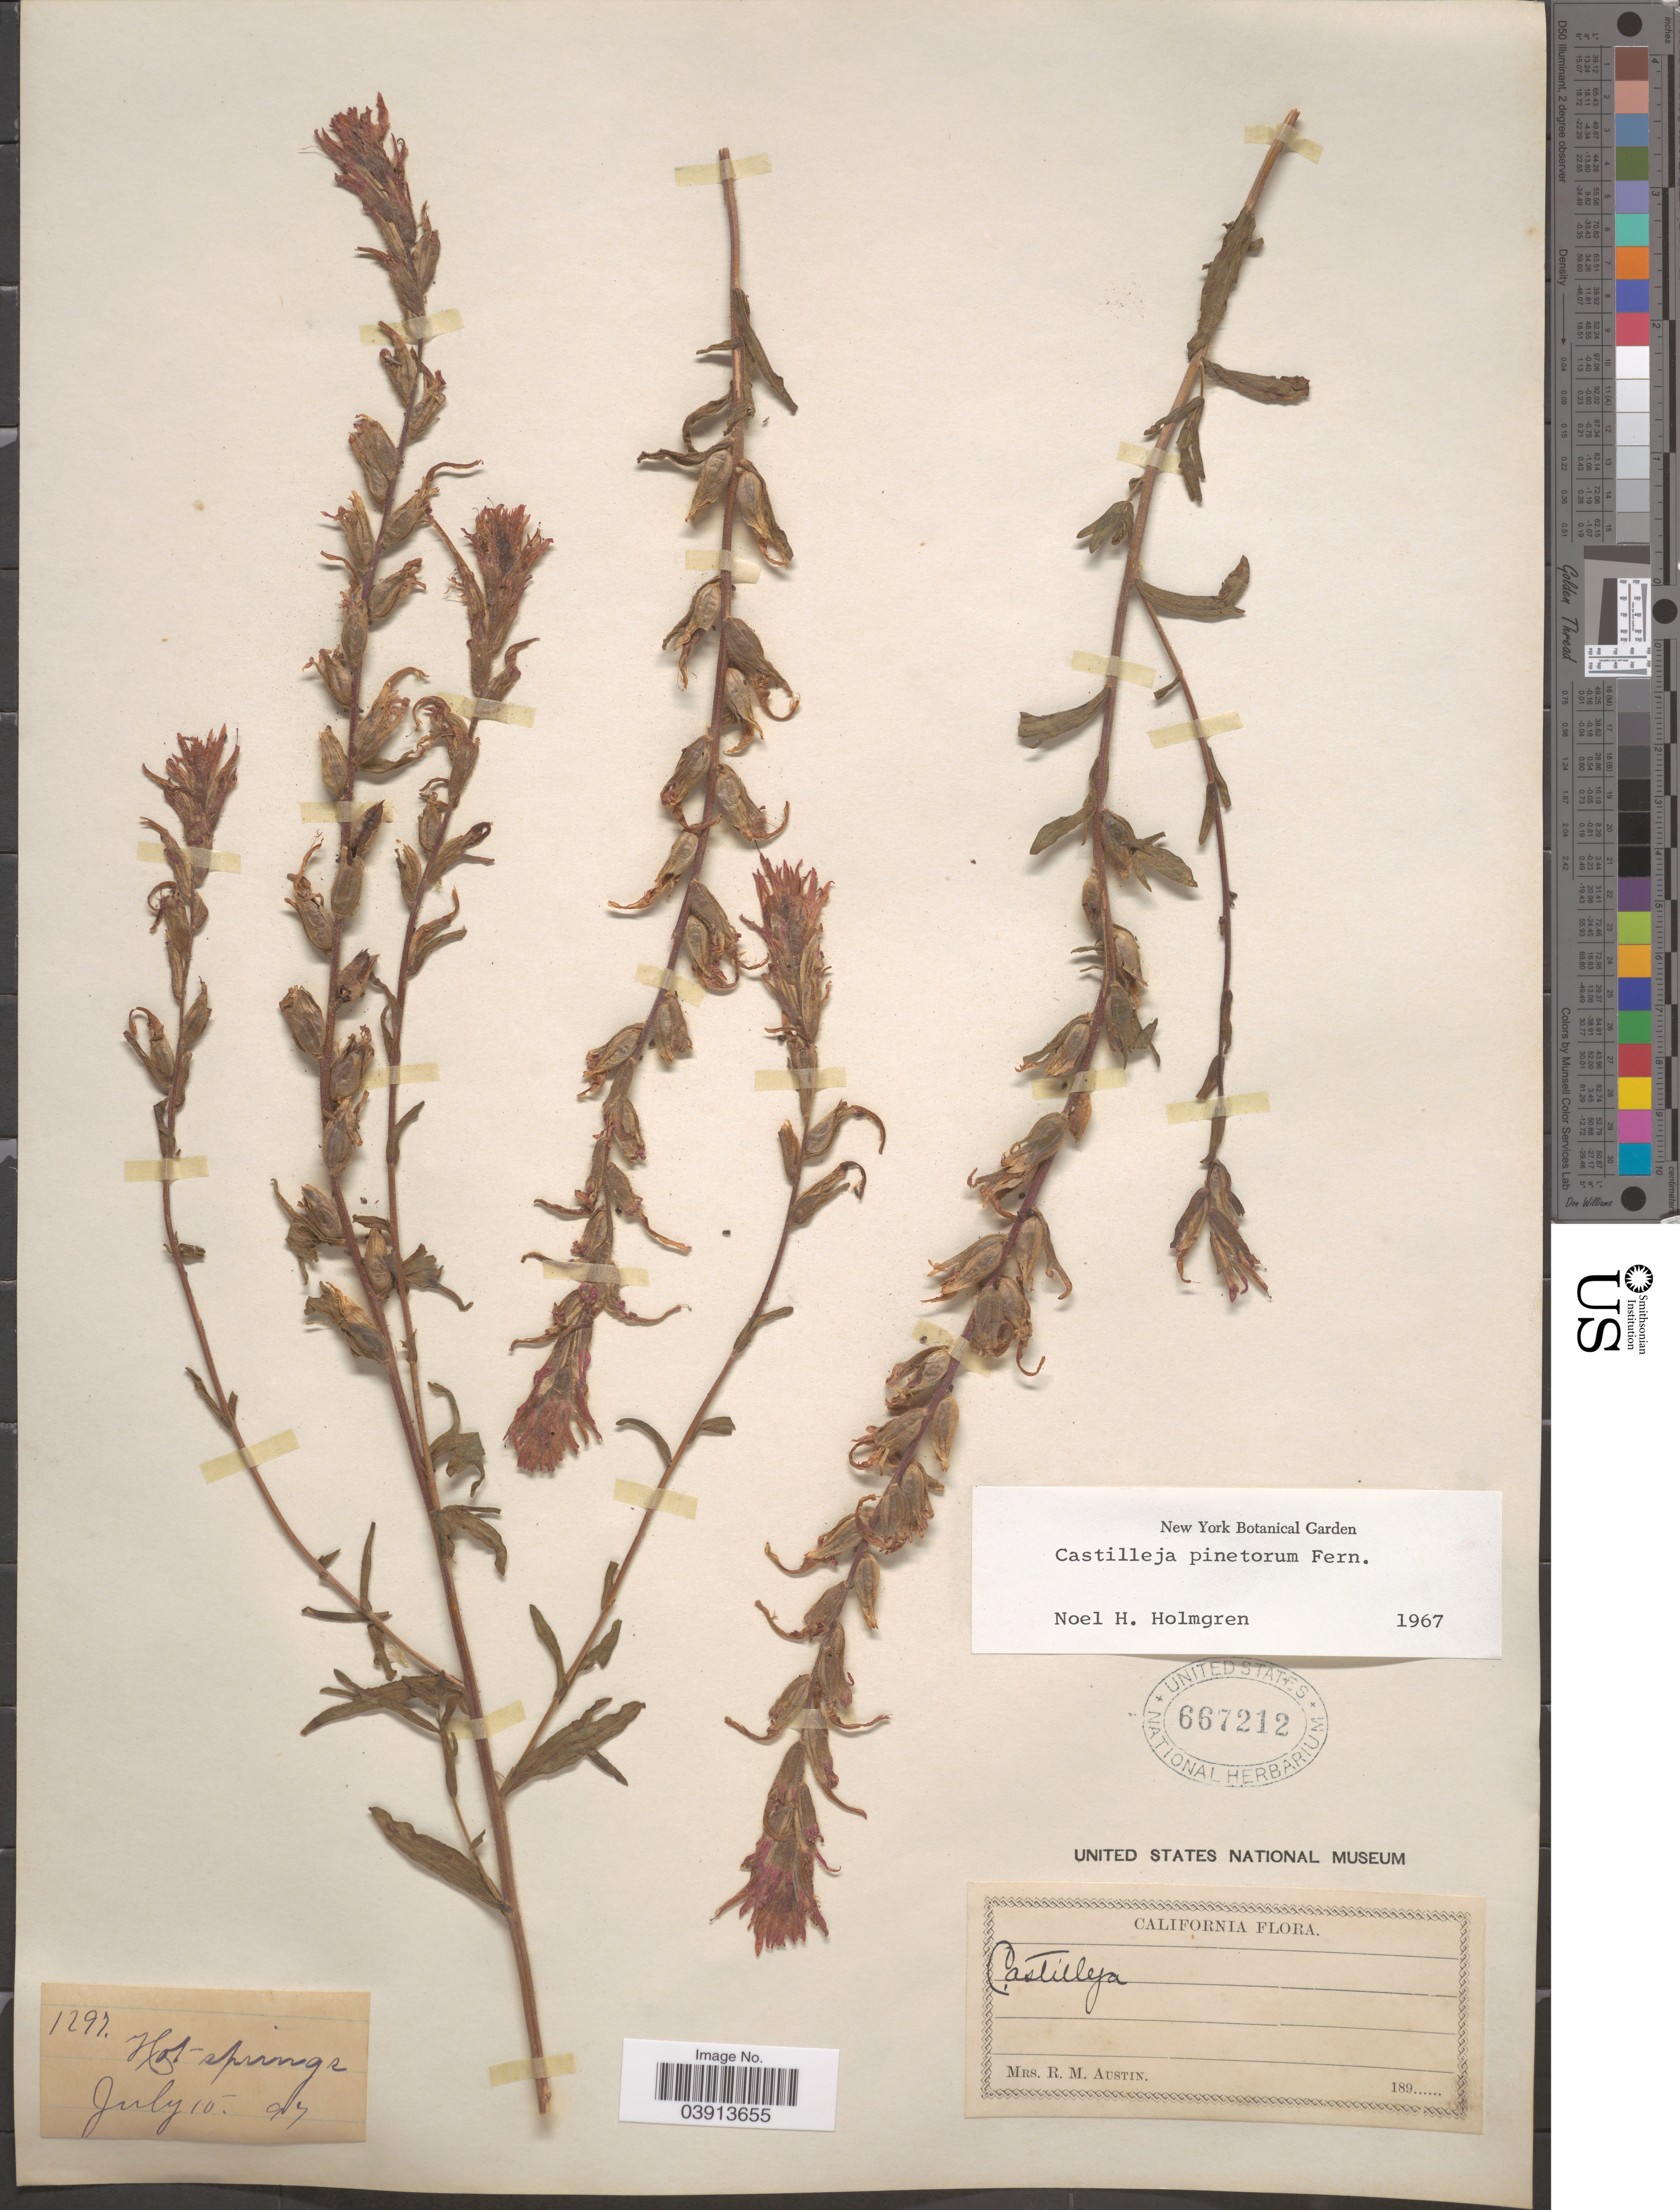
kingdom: Plantae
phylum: Tracheophyta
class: Magnoliopsida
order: Lamiales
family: Orobanchaceae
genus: Castilleja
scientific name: Castilleja pinetorum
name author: Fernald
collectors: R. Austin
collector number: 1297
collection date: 1897-07-15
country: United States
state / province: California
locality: Hot springs.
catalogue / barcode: US 667212